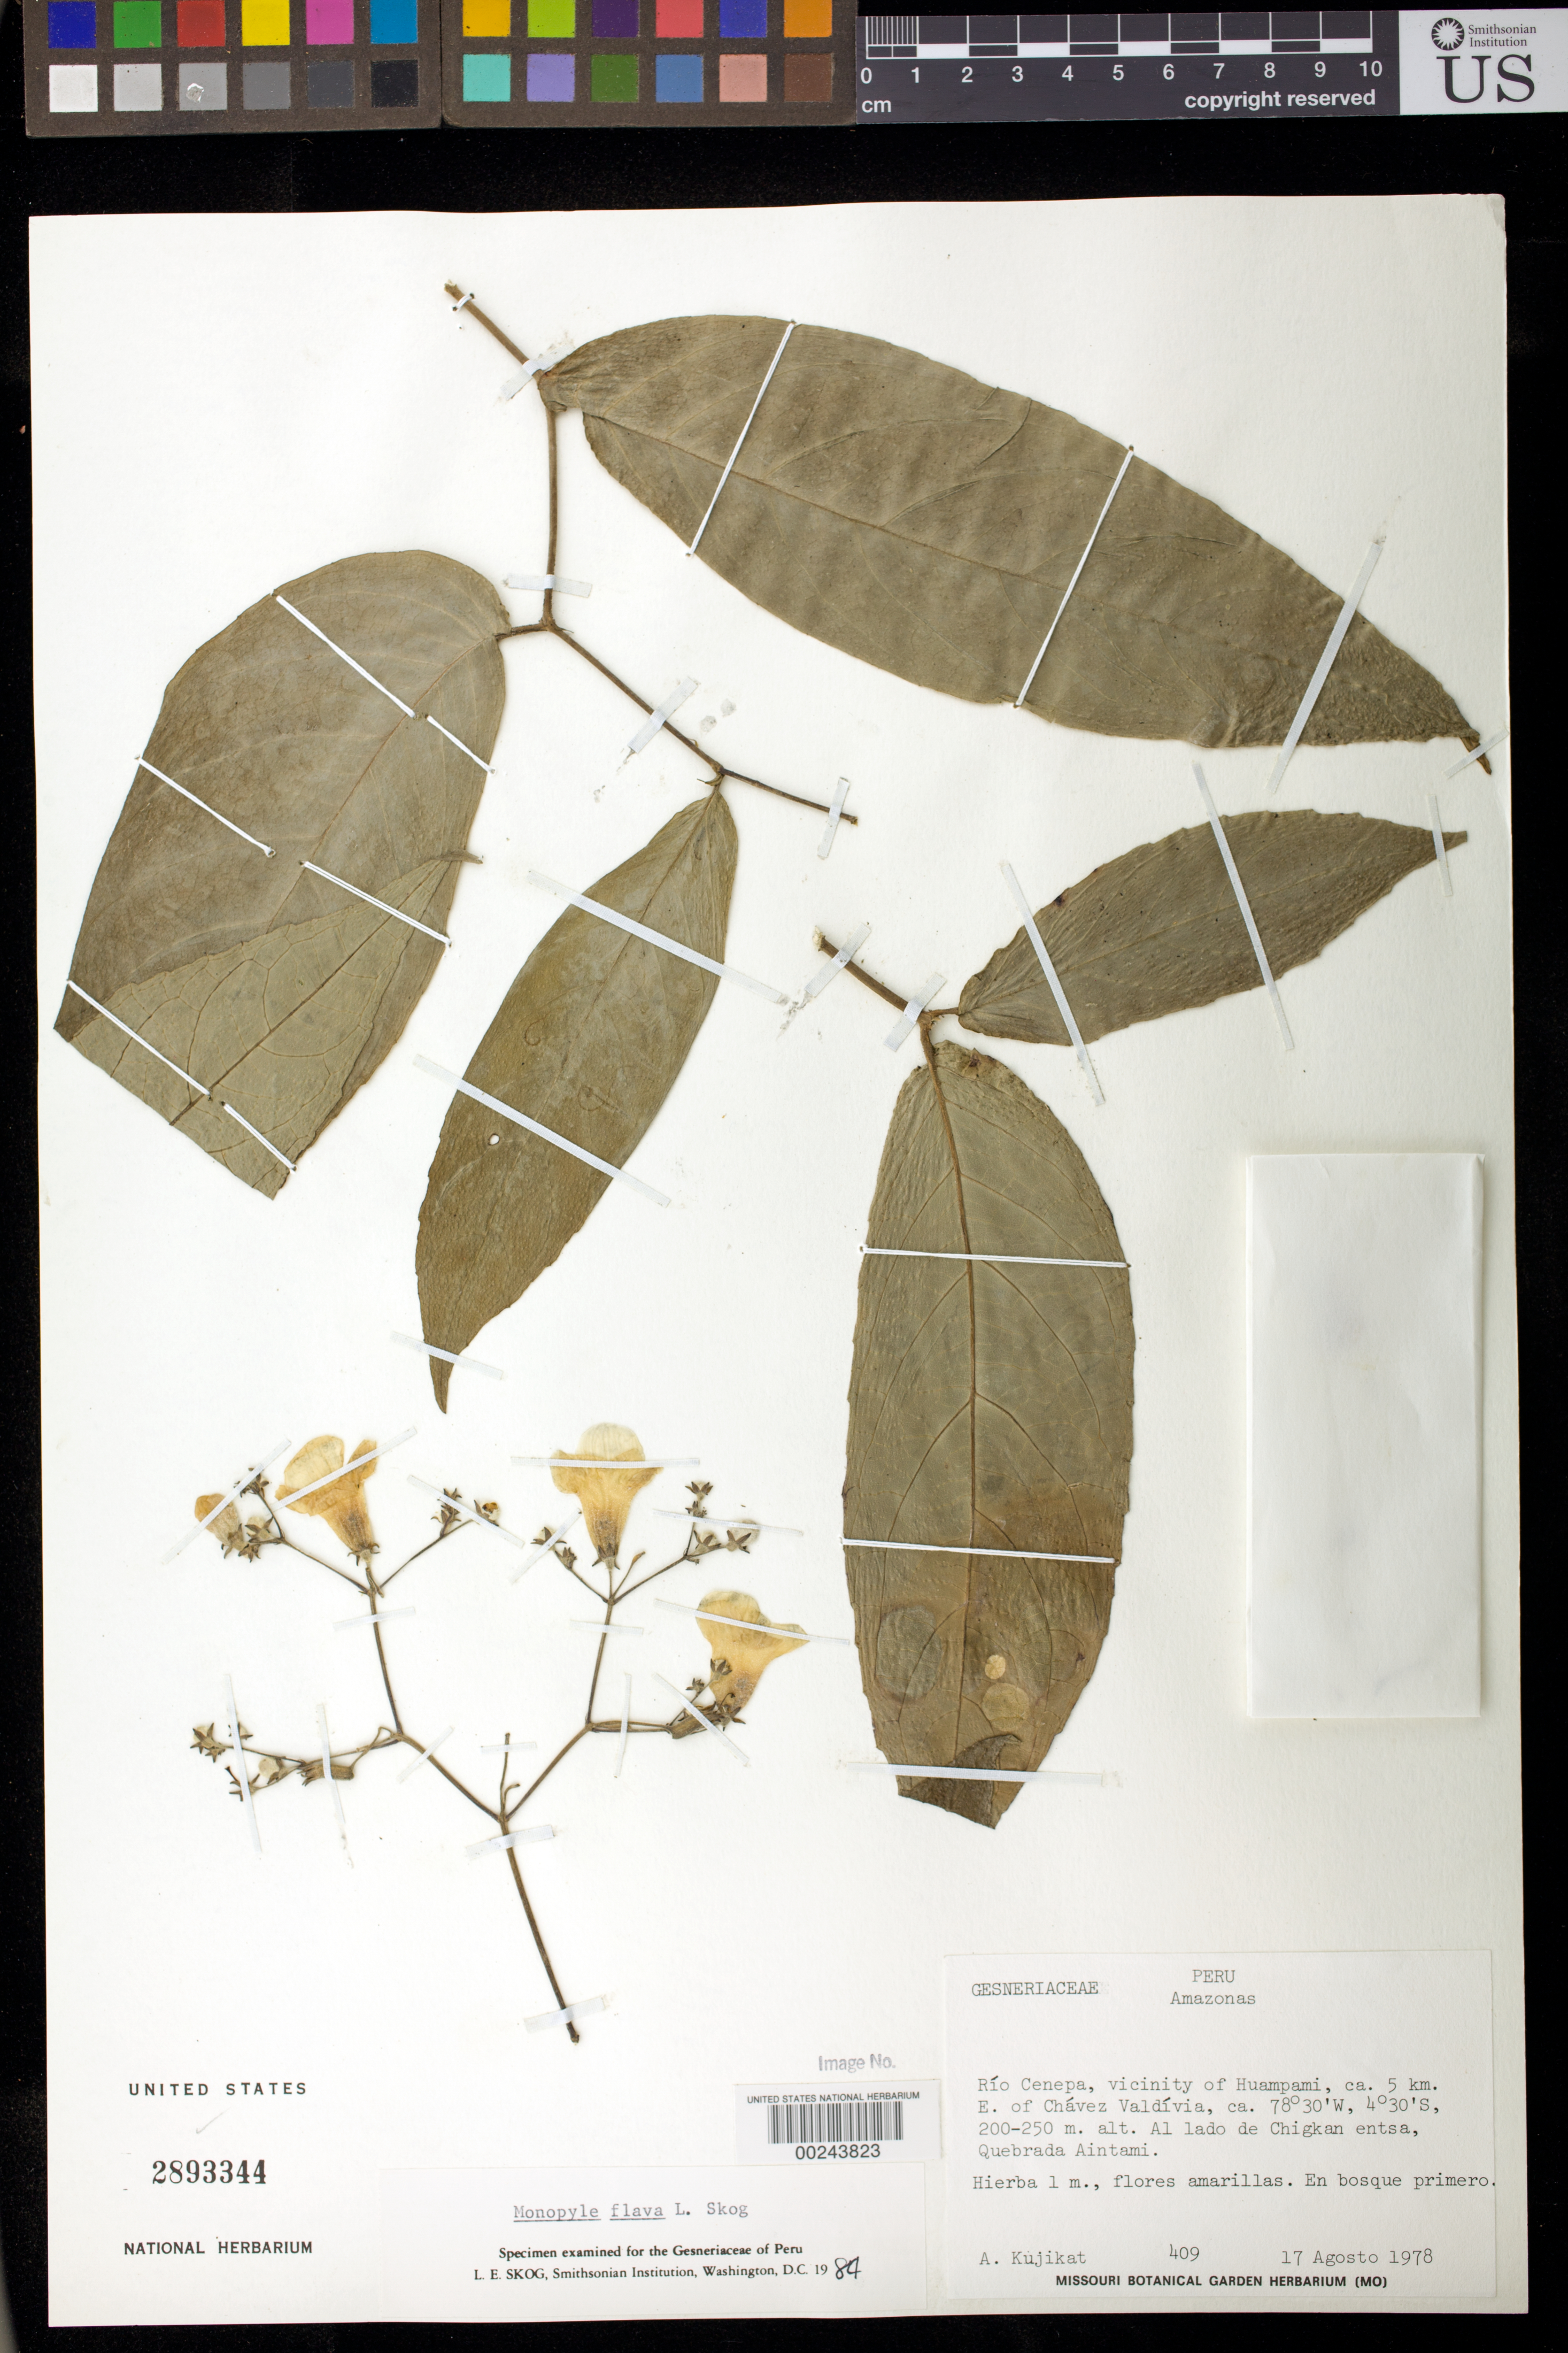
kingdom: Plantae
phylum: Tracheophyta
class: Magnoliopsida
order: Lamiales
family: Gesneriaceae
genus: Monopyle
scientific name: Monopyle flava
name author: L.E. Skog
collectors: A. Kujikat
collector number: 409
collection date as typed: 17 Aug 1978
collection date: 1978-08-17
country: Peru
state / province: Amazonas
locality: Rio Cenepa, vicinity of Huampami, ca 5 km E of Chavez Valdivia, beside Chigkan Entsa, Quebrada Aintami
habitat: In primary forest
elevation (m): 200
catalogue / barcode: US 2893344